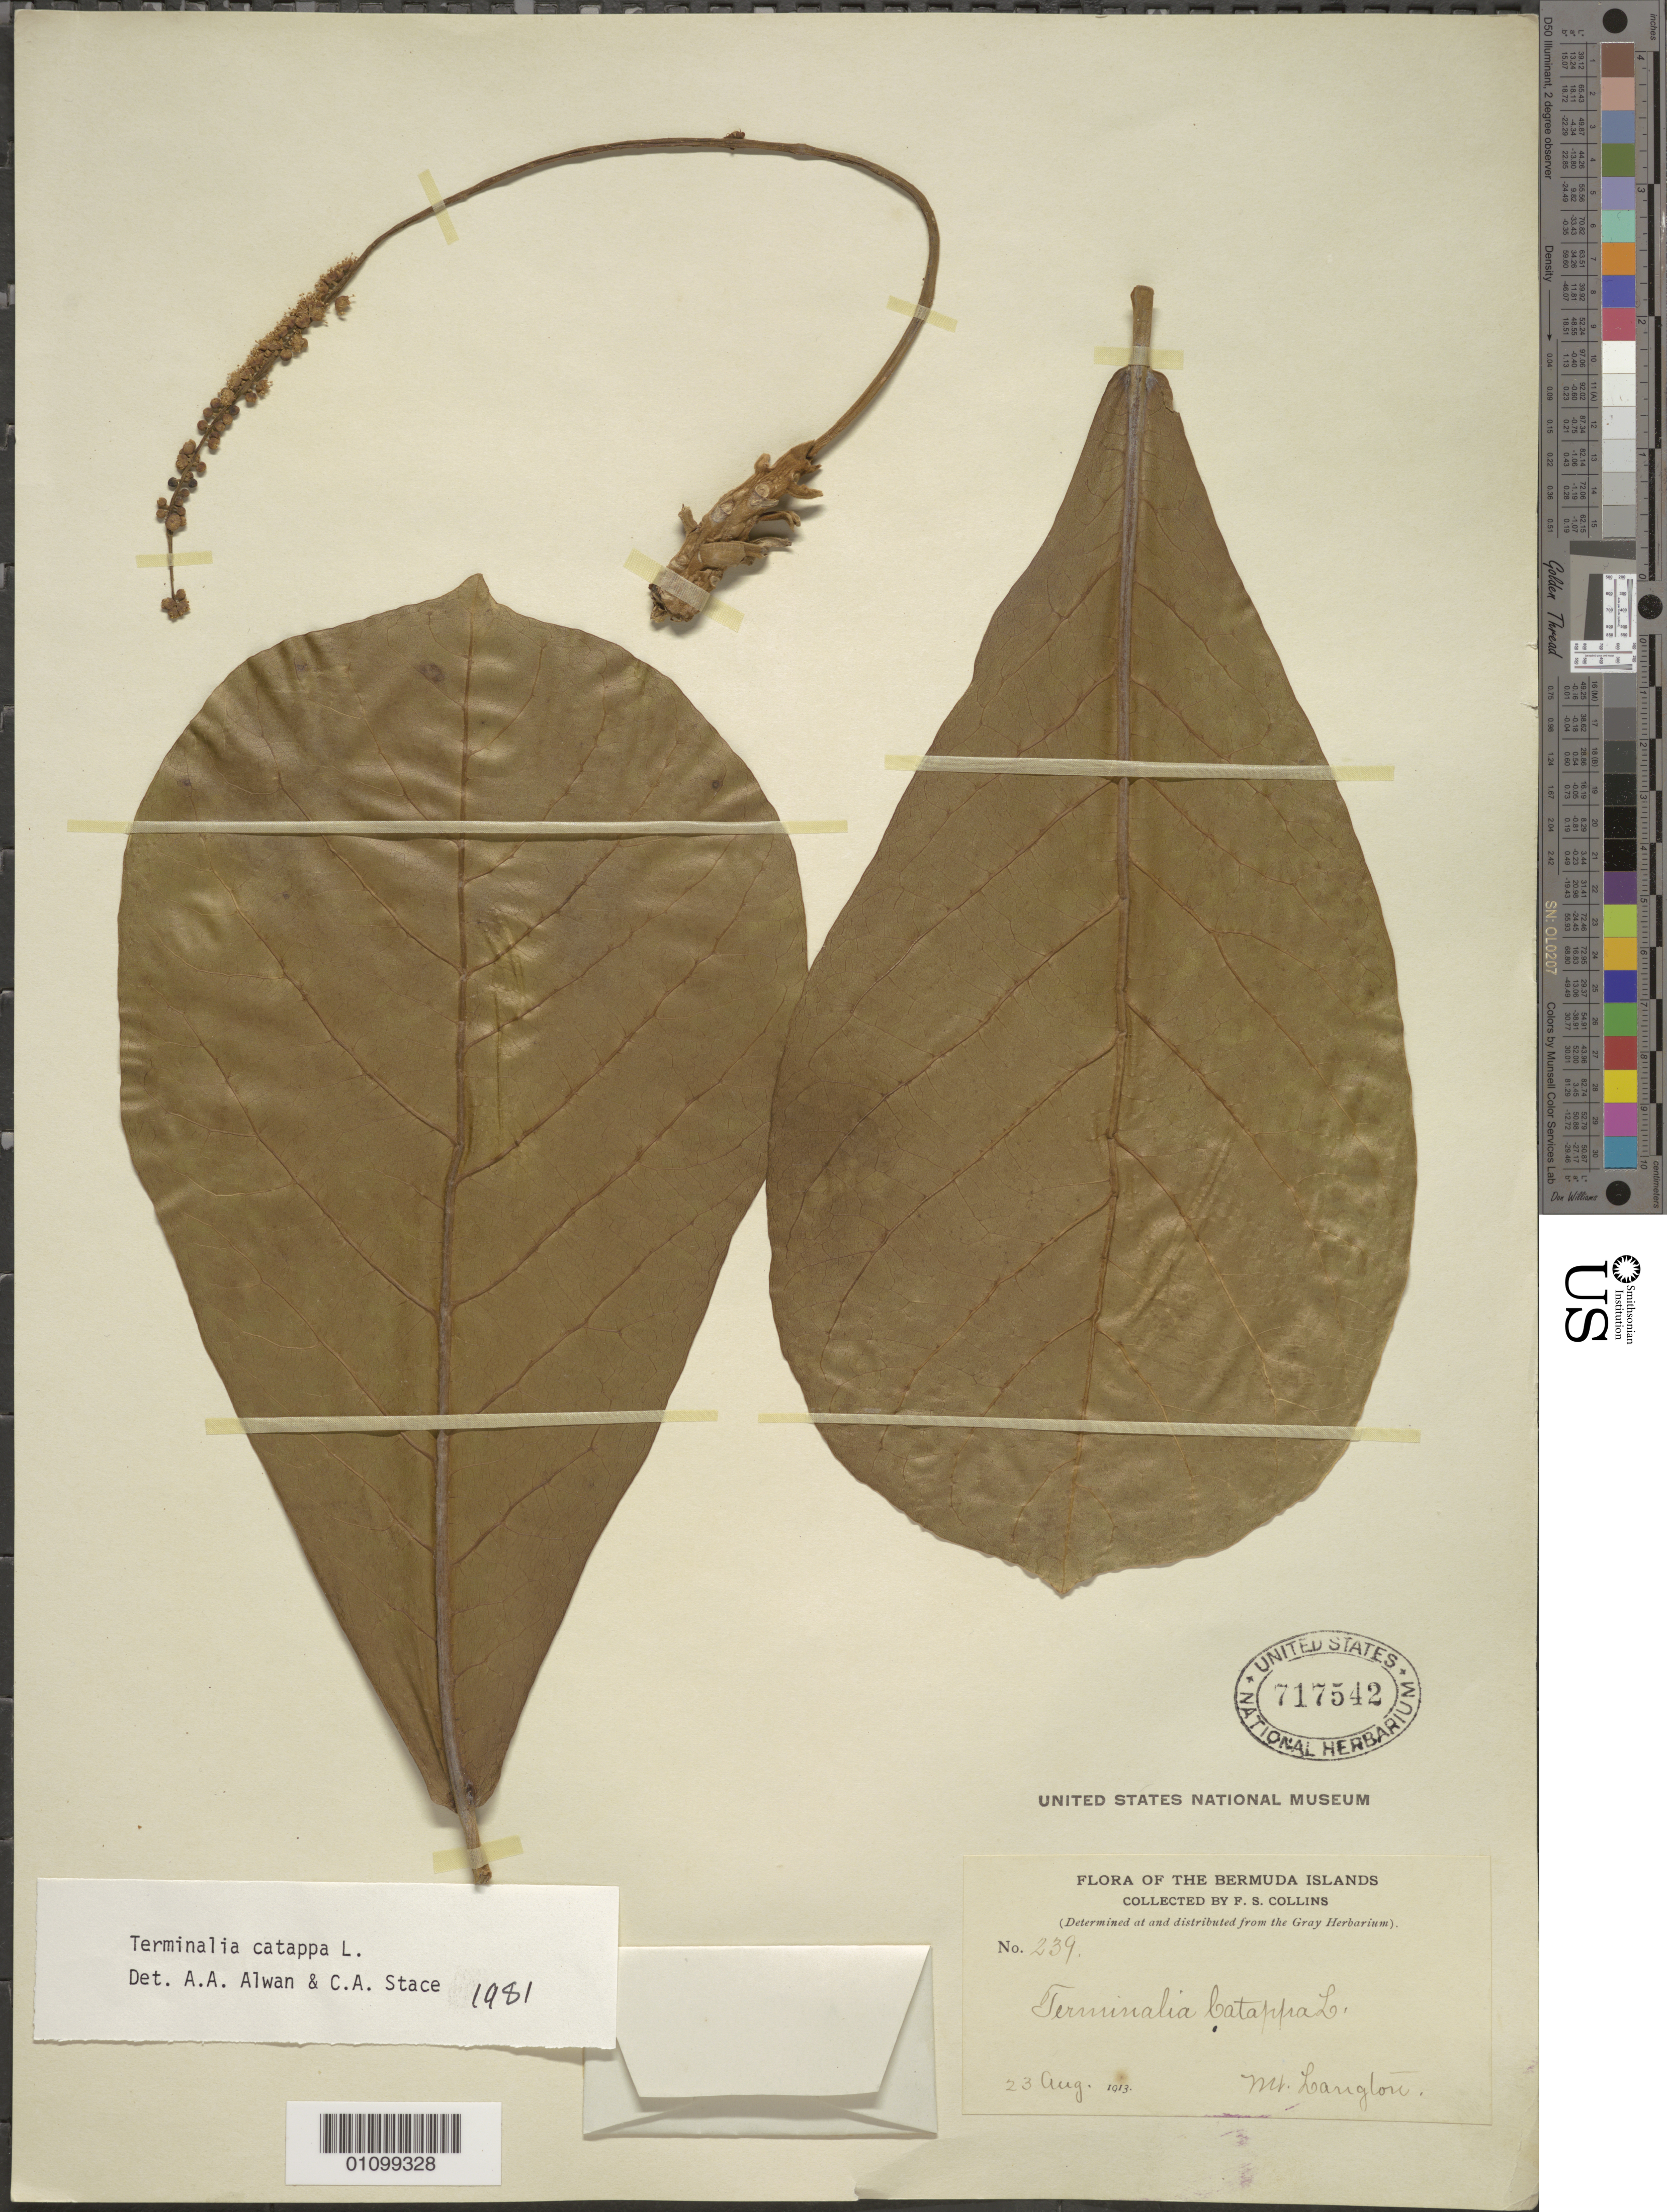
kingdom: Plantae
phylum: Tracheophyta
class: Magnoliopsida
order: Myrtales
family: Combretaceae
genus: Terminalia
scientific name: Terminalia catappa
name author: L.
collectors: F. Collins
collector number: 239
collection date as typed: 23 Aug 1913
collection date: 1913-08-23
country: Bermuda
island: Bermuda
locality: Mt. Laugton.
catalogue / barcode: US 717542